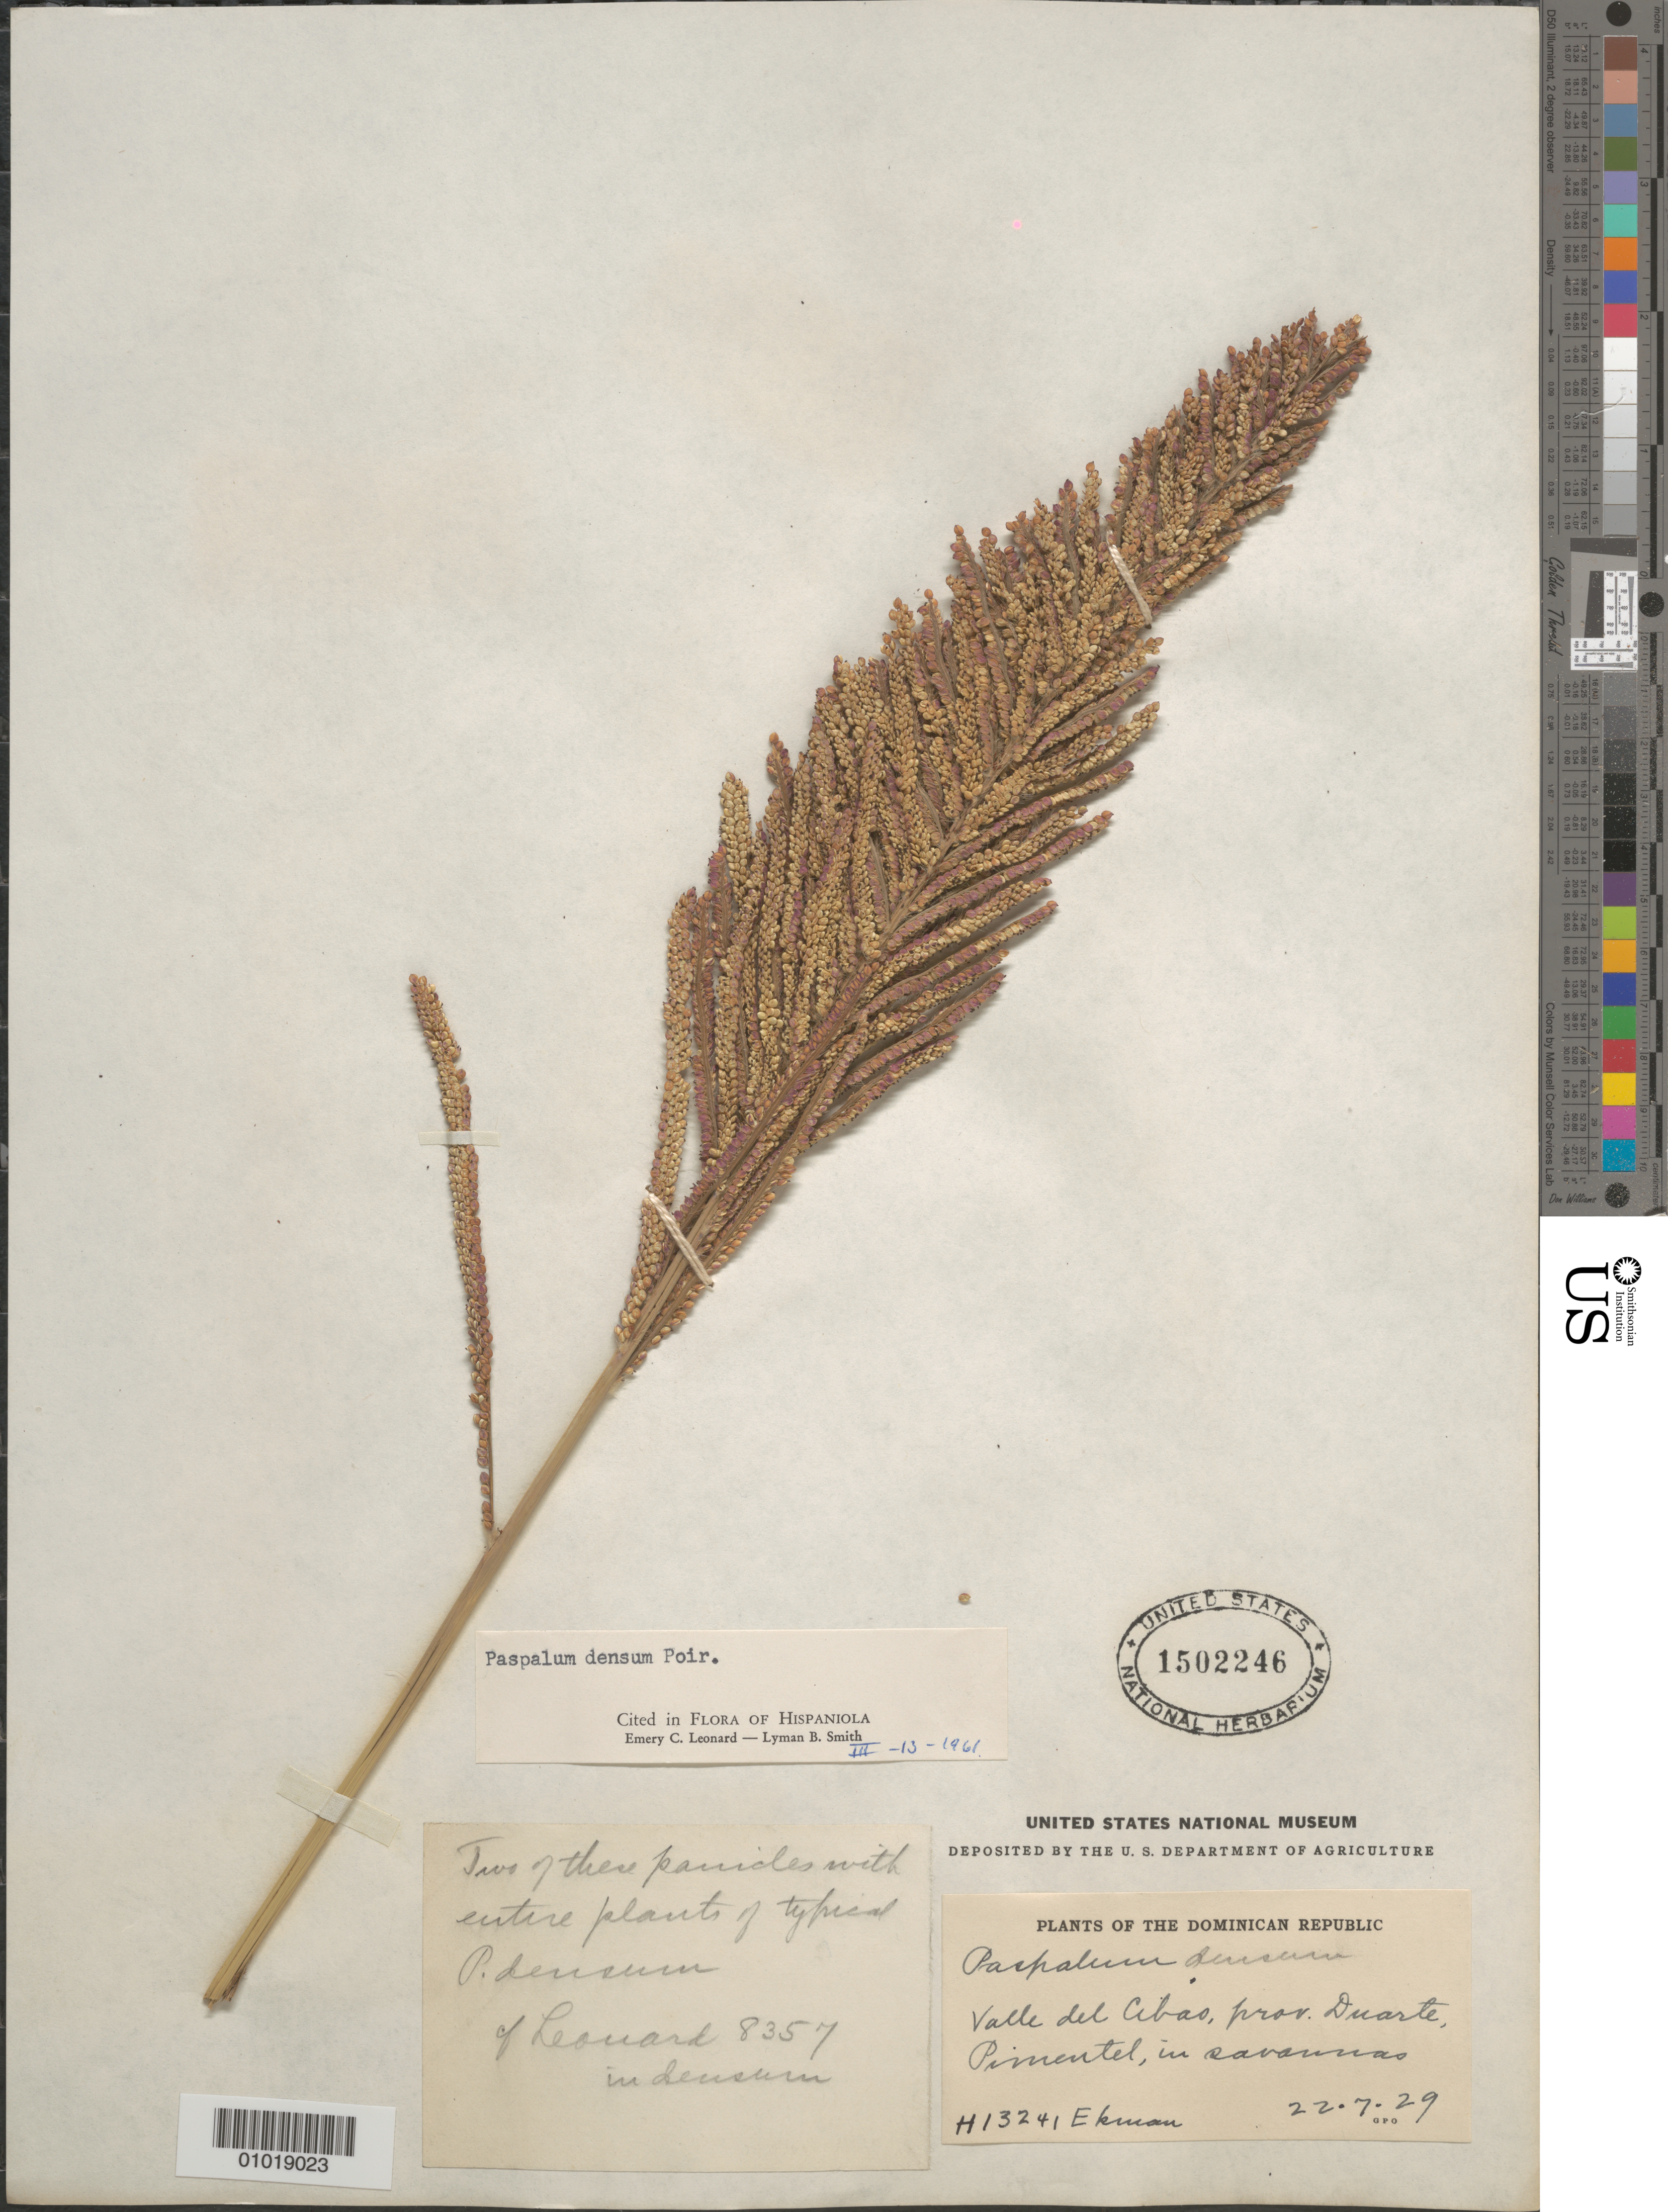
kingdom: Plantae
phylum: Tracheophyta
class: Liliopsida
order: Poales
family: Poaceae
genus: Paspalum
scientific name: Paspalum densum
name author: Poir.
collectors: E. L. Ekman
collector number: H 13241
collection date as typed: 22 Jul 1929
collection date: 1929-07-22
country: Dominican Republic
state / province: Duarte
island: Hispaniola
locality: Valle del Cibao, Pimentel,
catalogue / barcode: US 1502246